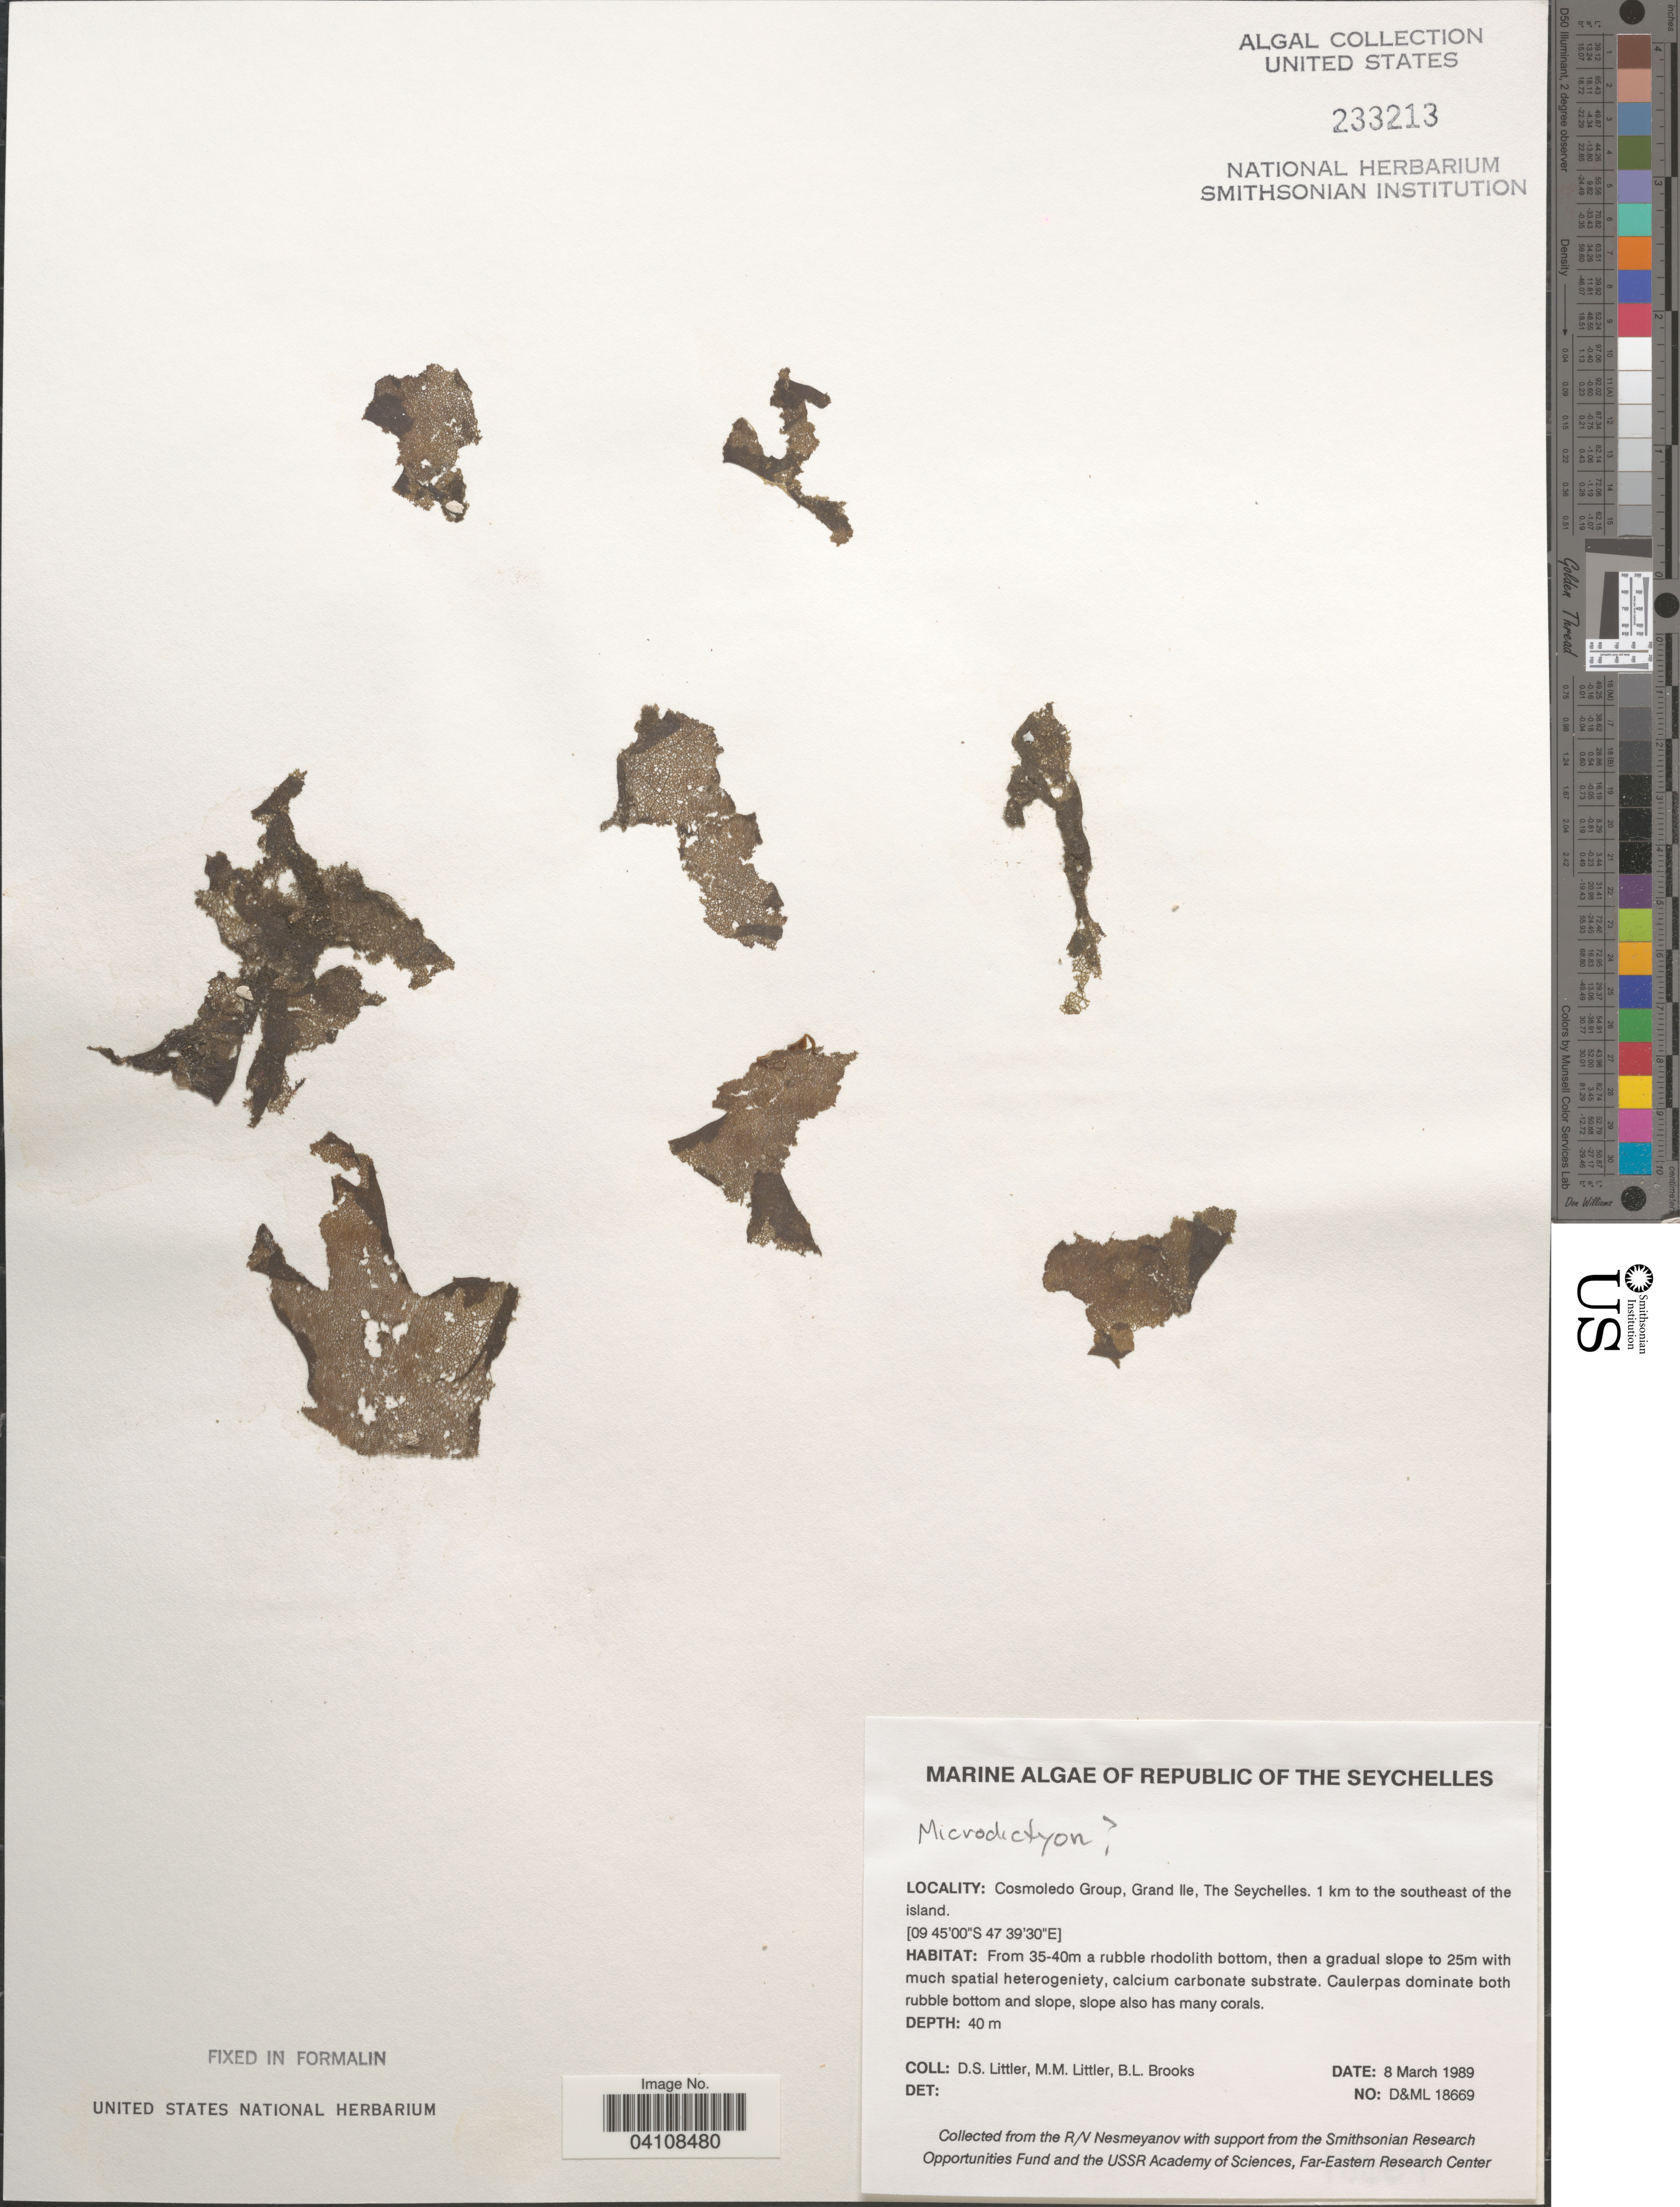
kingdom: Plantae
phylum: Chlorophyta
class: Ulvophyceae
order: Cladophorales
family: Anadyomenaceae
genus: Microdictyon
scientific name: Microdictyon sp.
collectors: D. S. Littler & B. Brooks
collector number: D&ML18669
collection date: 1989-03-08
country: Seychelles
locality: Republic of The Seychelles. Cosmoledo Group, Grand Ile. 1 km to the southeast of the island.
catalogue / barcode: US 233213